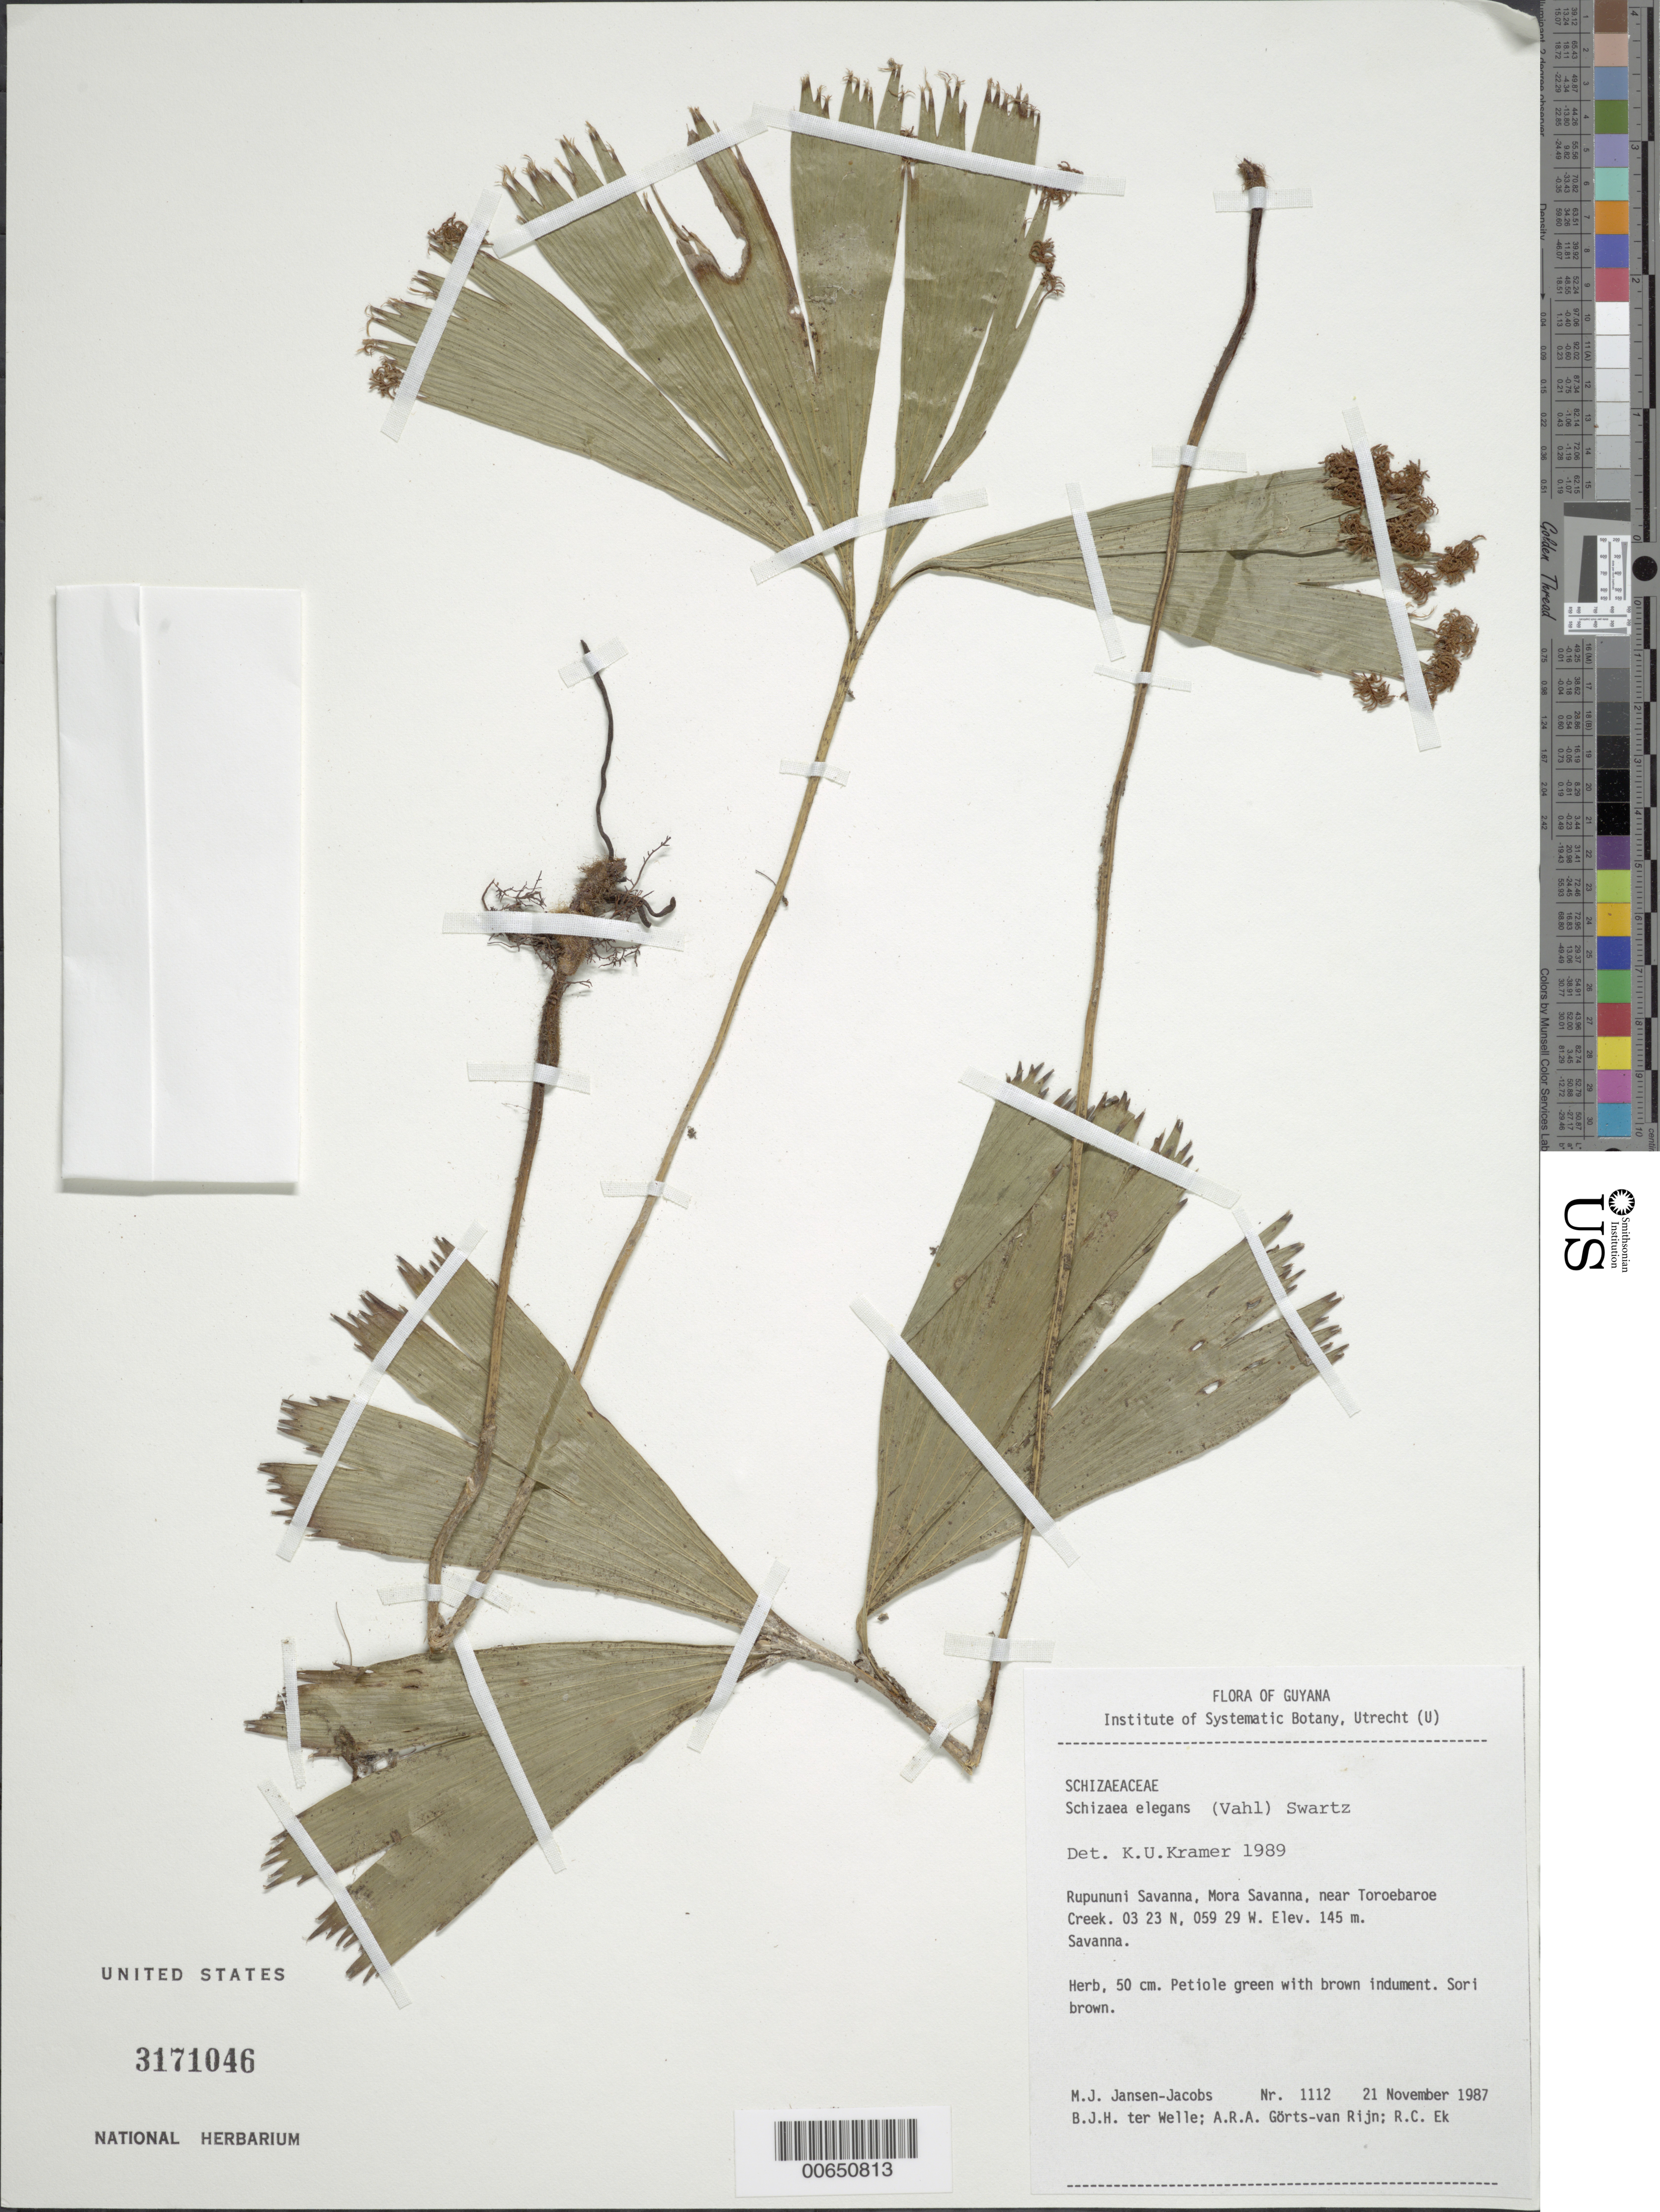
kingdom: Plantae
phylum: Tracheophyta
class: Polypodiopsida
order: Schizaeales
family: Schizaeaceae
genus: Schizaea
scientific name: Schizaea elegans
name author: (Vahl) Sw.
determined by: Kramer, K. U.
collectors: M. J. Jansen-Jacobs, B. Welle, A. .R. A. Görts-van Rijn & R. C. Ek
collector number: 1112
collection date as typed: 21-Nov-87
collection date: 1987-11-21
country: Guyana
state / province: U. Takutu-U. Essequibo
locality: Rupununi Savanna, Mora Savanna, near Toroebaroe Creek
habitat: Savanna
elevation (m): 145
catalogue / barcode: US 3171046